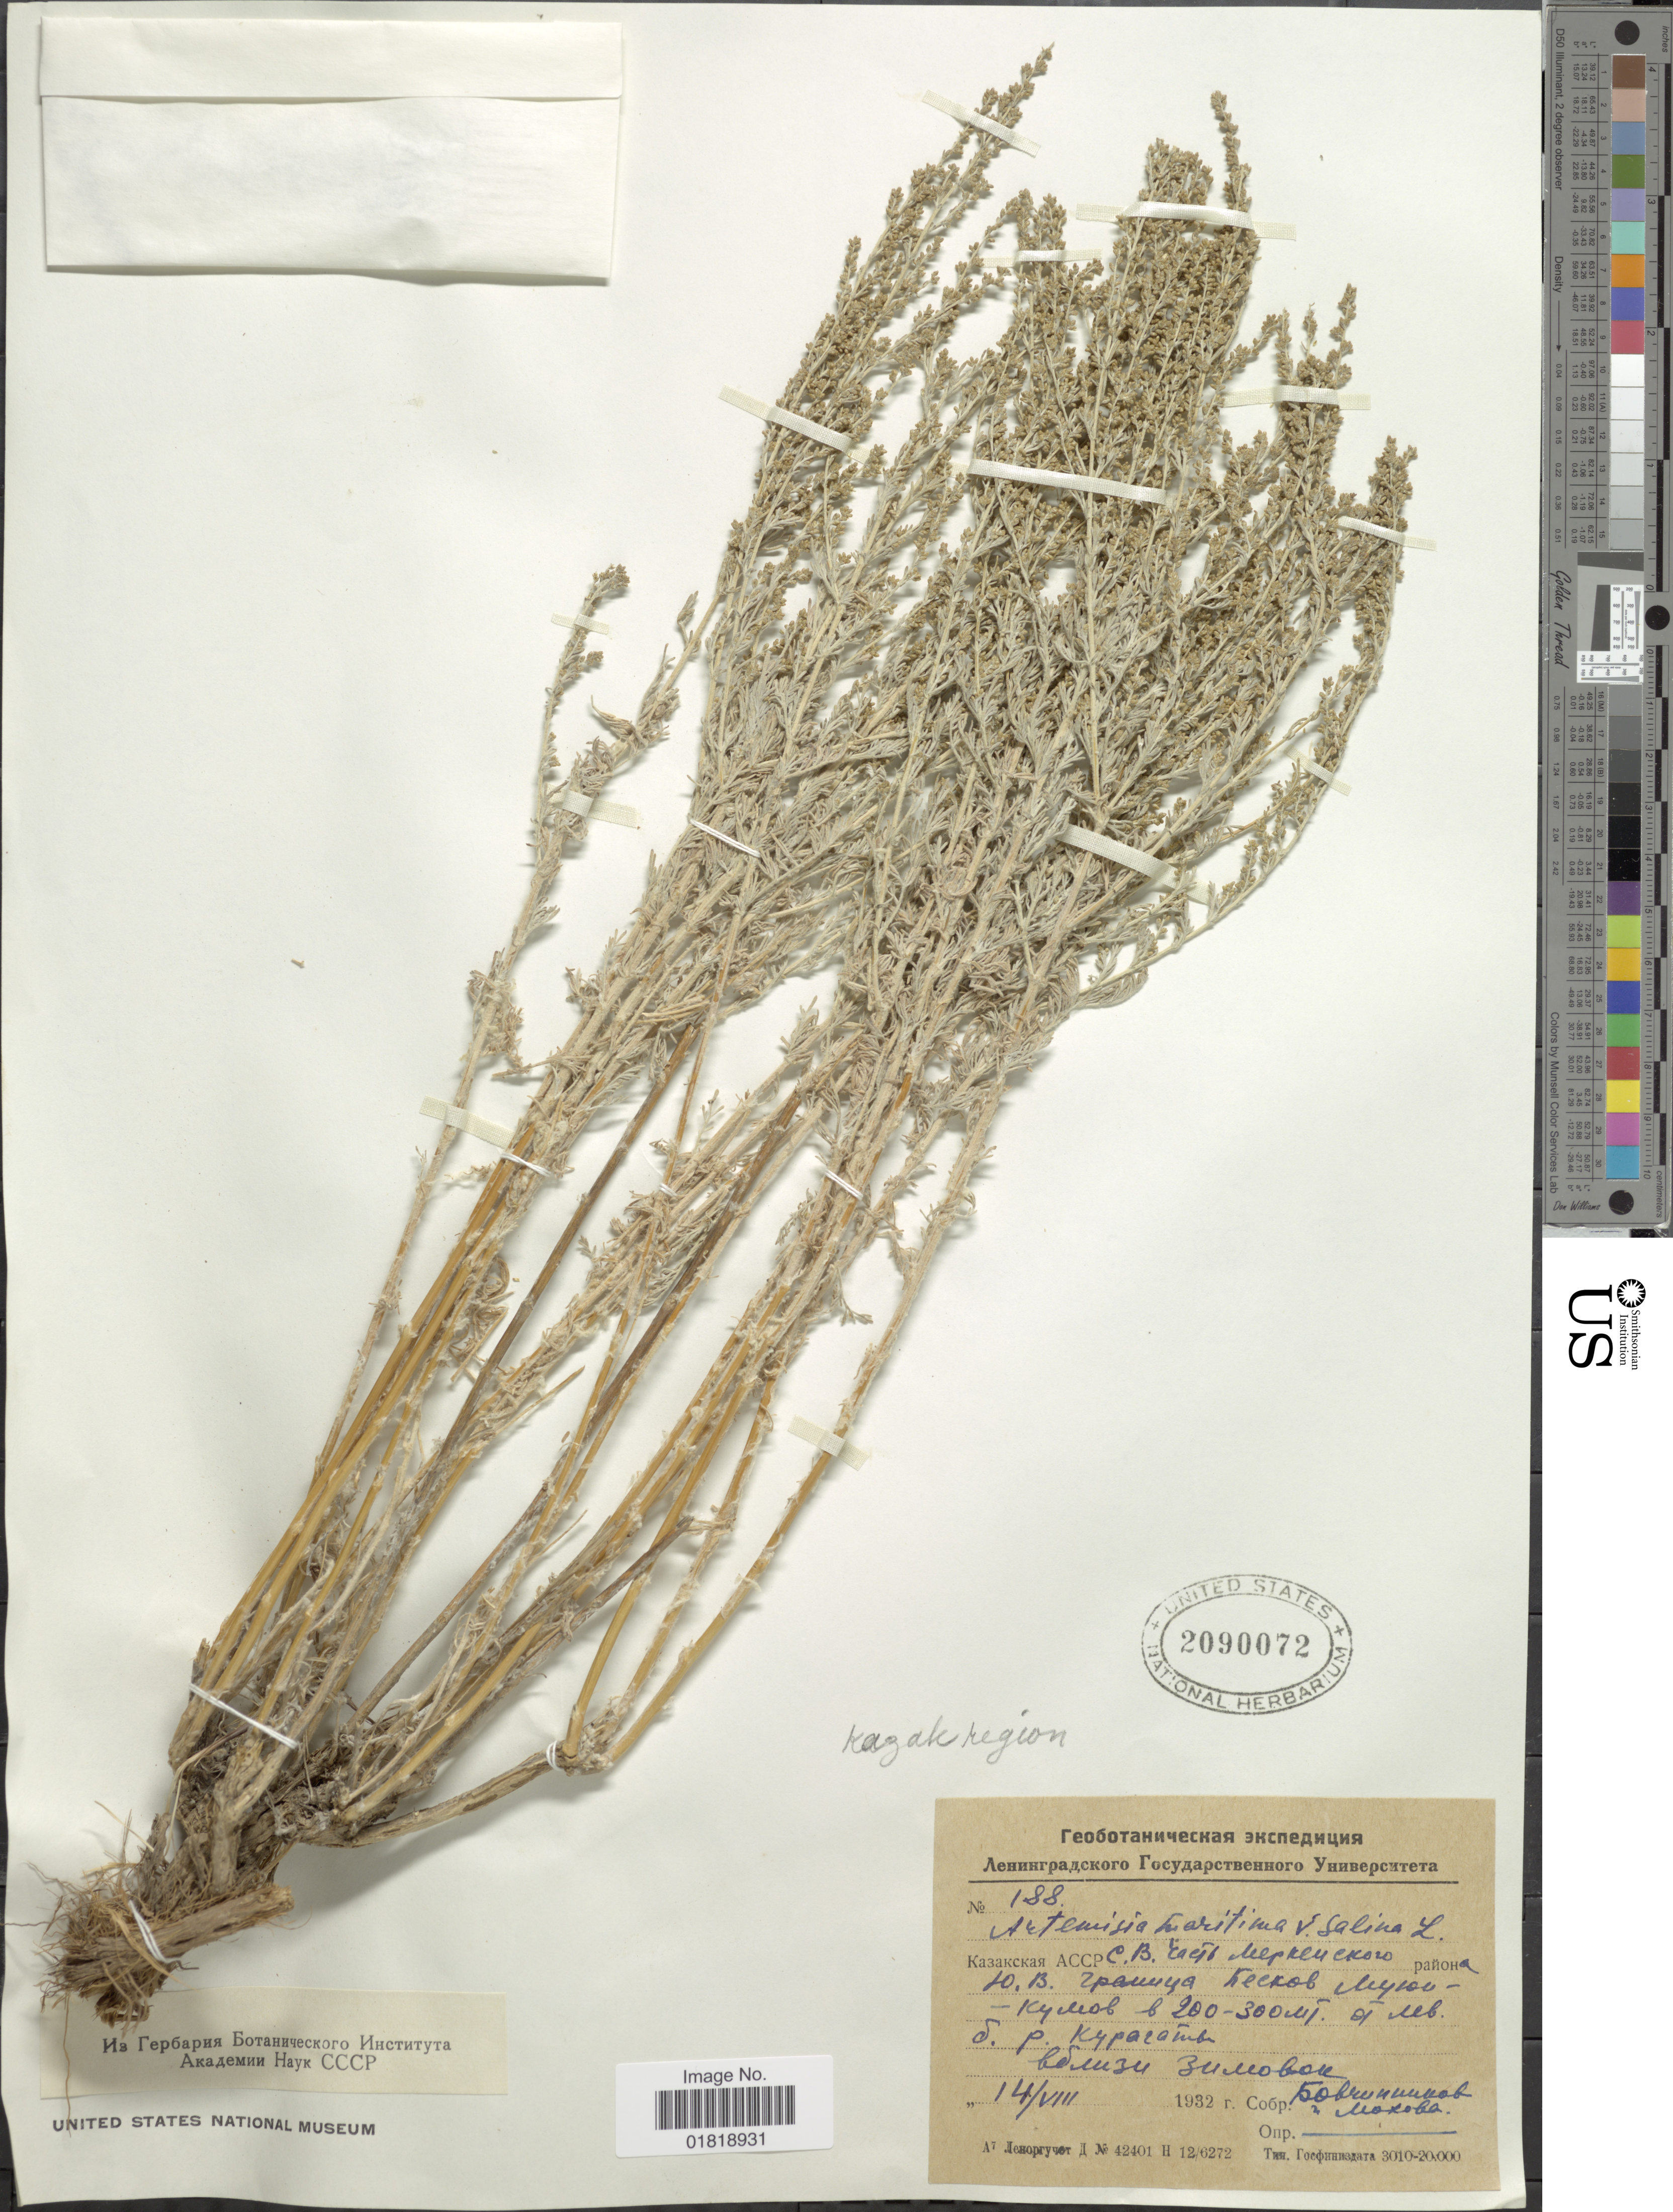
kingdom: Plantae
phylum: Tracheophyta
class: Magnoliopsida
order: Asterales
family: Asteraceae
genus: Artemisia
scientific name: Artemisia maritima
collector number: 188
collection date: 1932-08-14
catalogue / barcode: US 2090072